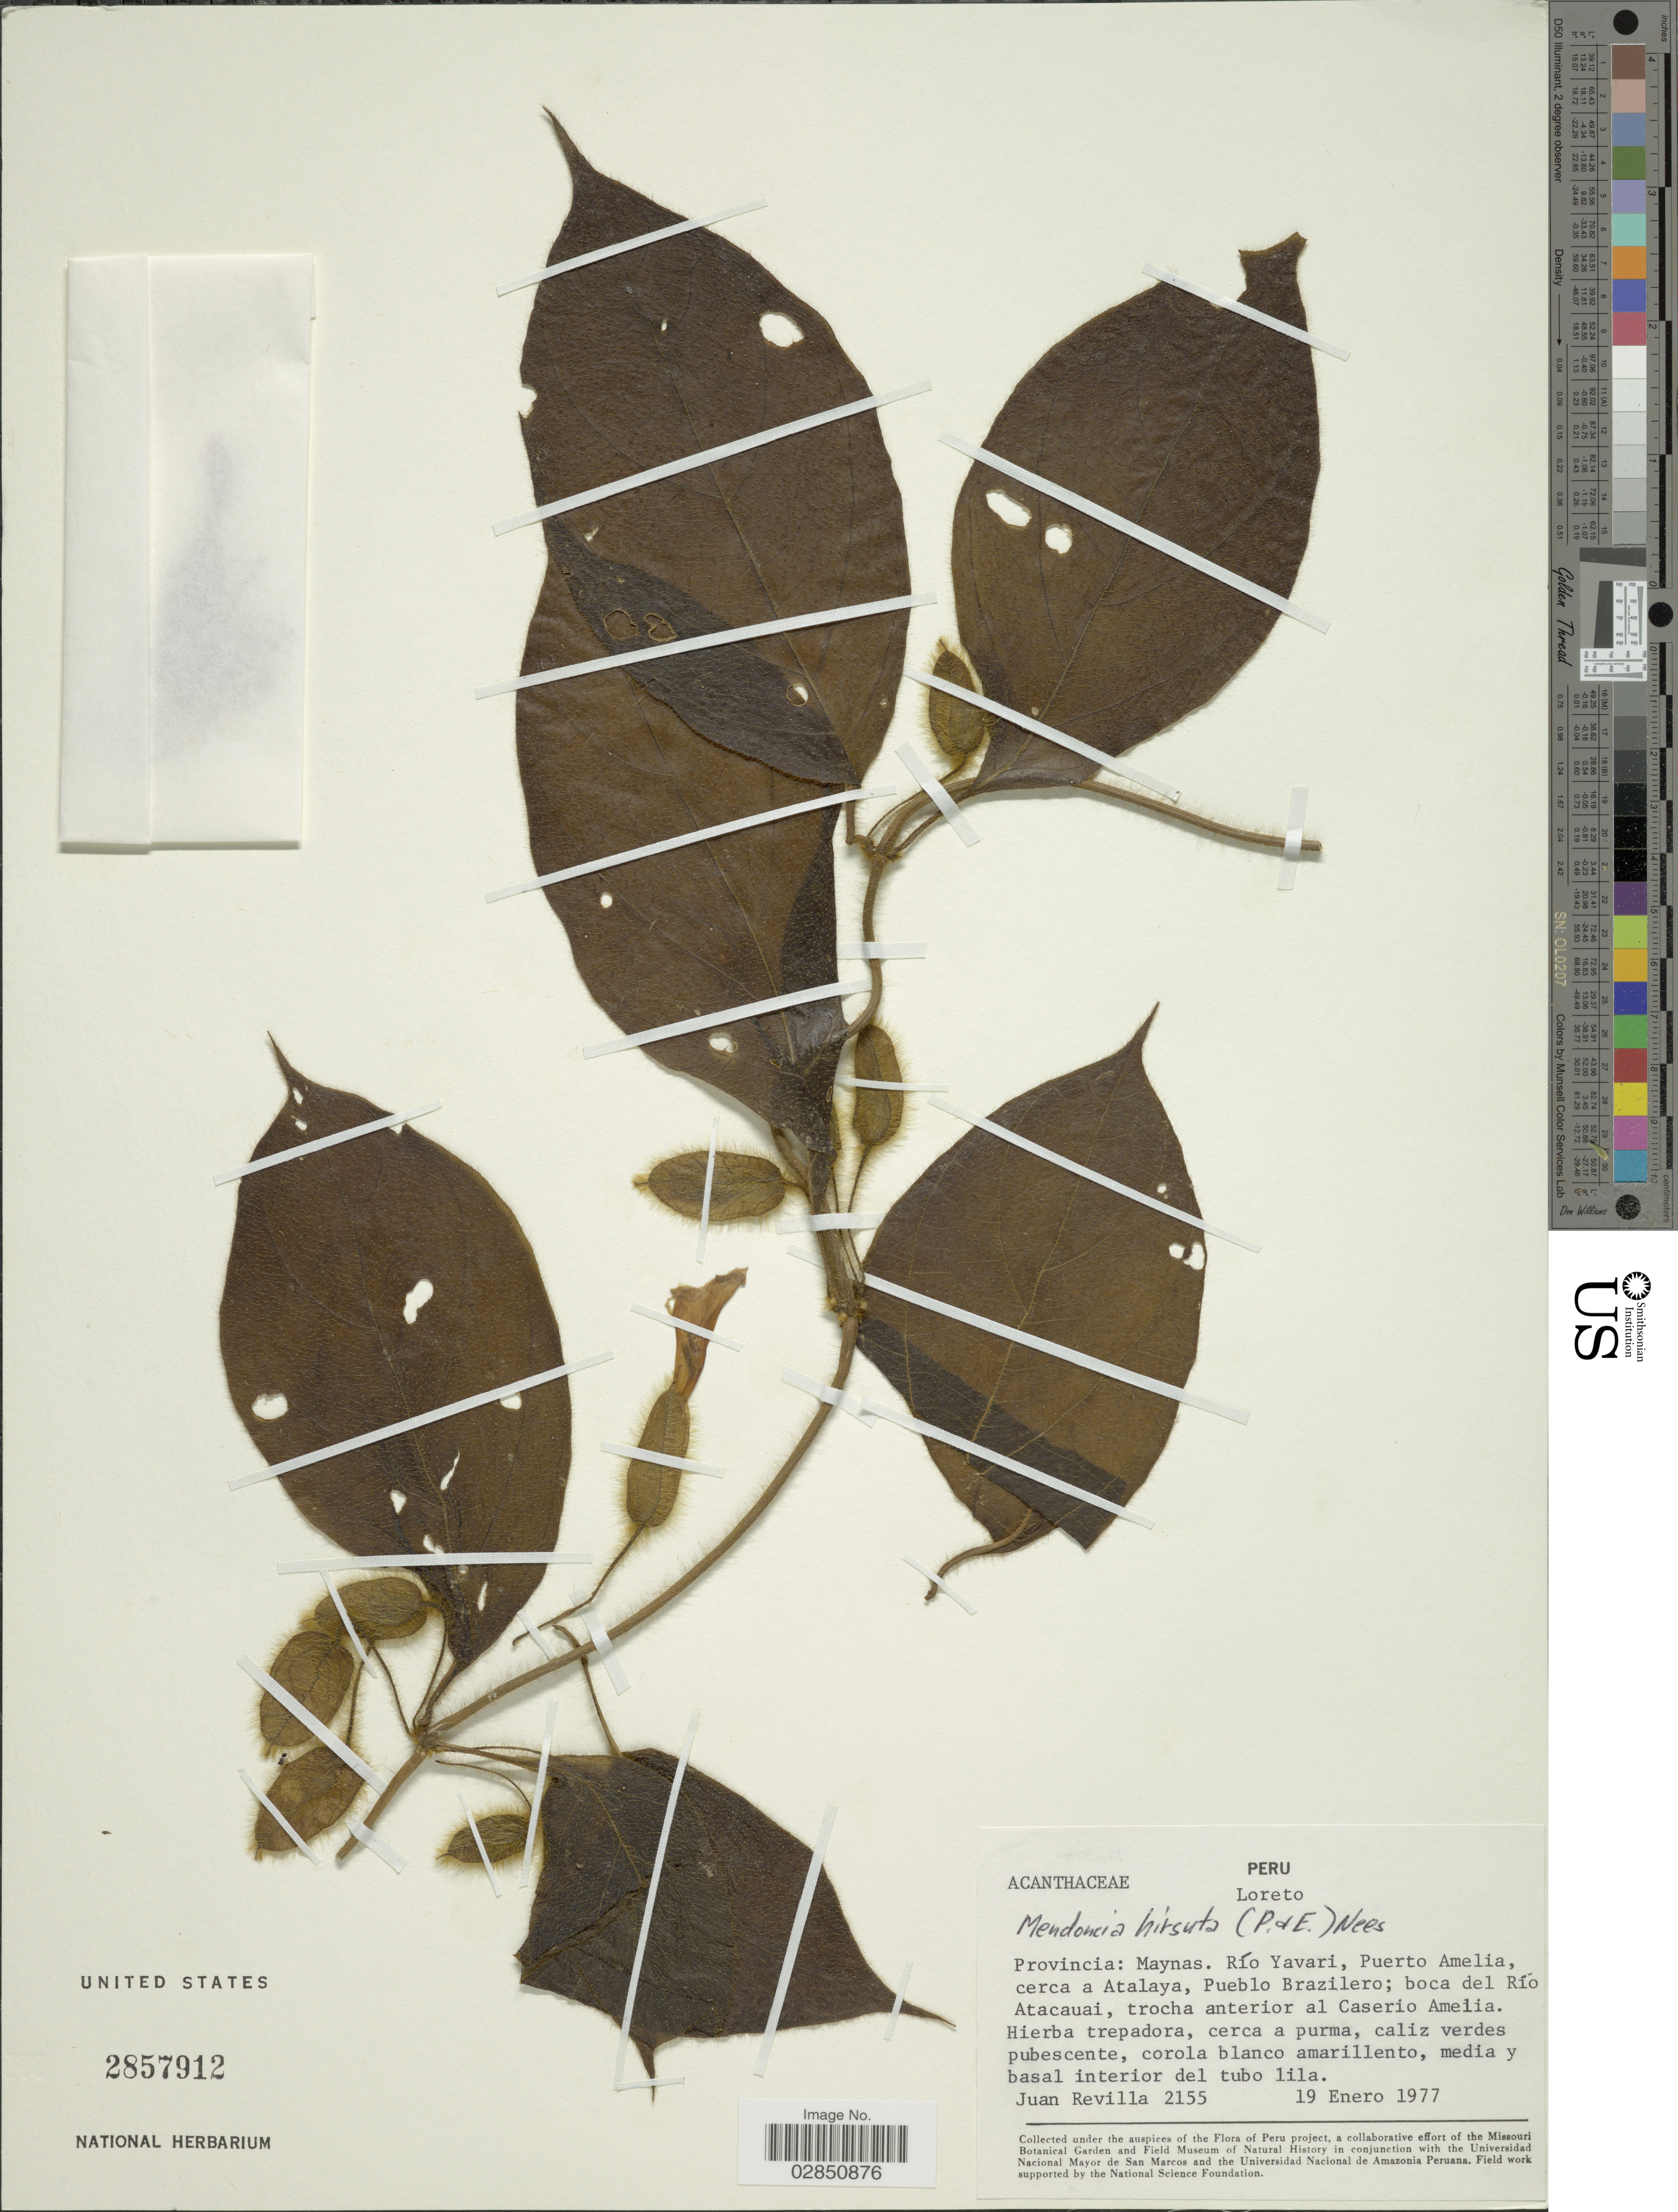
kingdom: Plantae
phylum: Tracheophyta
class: Magnoliopsida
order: Lamiales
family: Acanthaceae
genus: Mendoncia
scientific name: Mendoncia bivalvis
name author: (L. f.) Merr.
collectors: J. Revilla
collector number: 2155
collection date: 1977-01-19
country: Peru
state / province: Loreto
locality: Provincia: Maynas. Río Yavari, Puerto Amelia, cerca a Atalaya, Pueblo Brazilero; boca del Río Atacauai, trocha anterior al Caserio Amelia.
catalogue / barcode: US 2857912